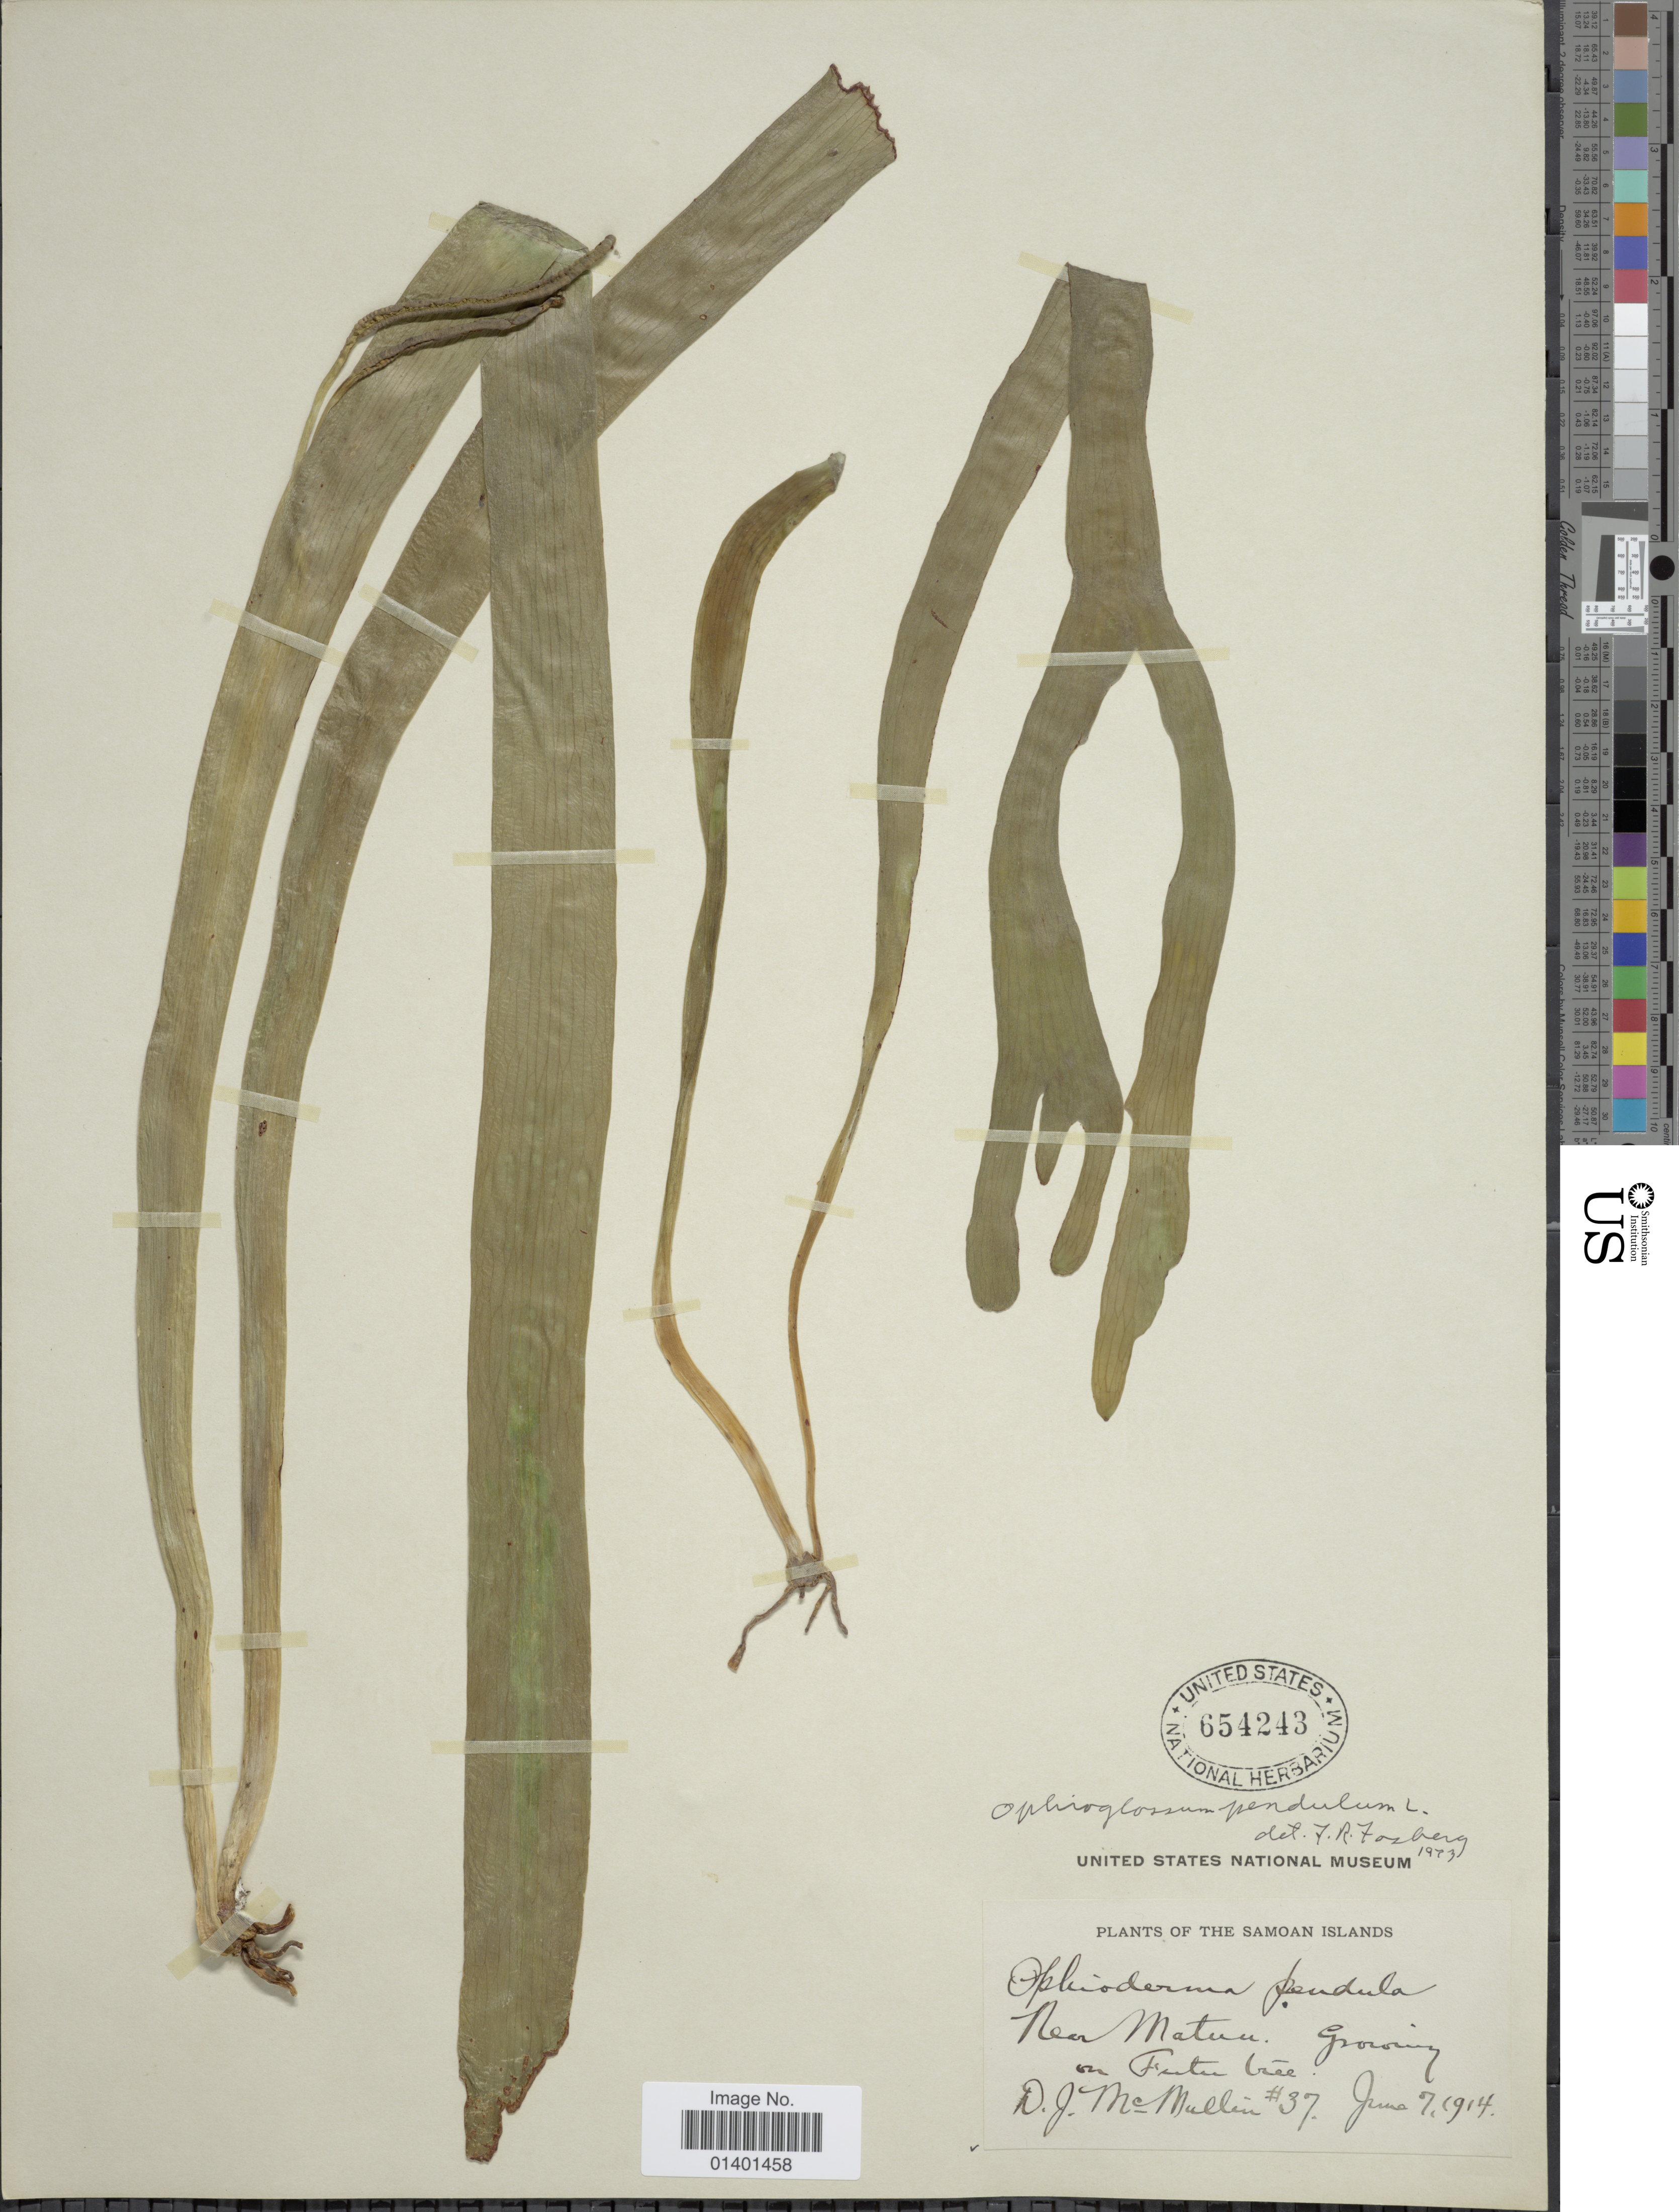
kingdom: Plantae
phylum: Tracheophyta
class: Polypodiopsida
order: Ophioglossales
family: Ophioglossaceae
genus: Ophioderma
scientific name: Ophioderma pendulum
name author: (L.) C. Presl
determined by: Wagner, W. L., (BOT), Smithsonian Institution - National Museum of Natural History (UNITED STATES)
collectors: D. McMullin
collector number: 37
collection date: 1914-06-07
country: American Samoa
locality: Samoan islands, near Matuu [interpreted]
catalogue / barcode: US 654243